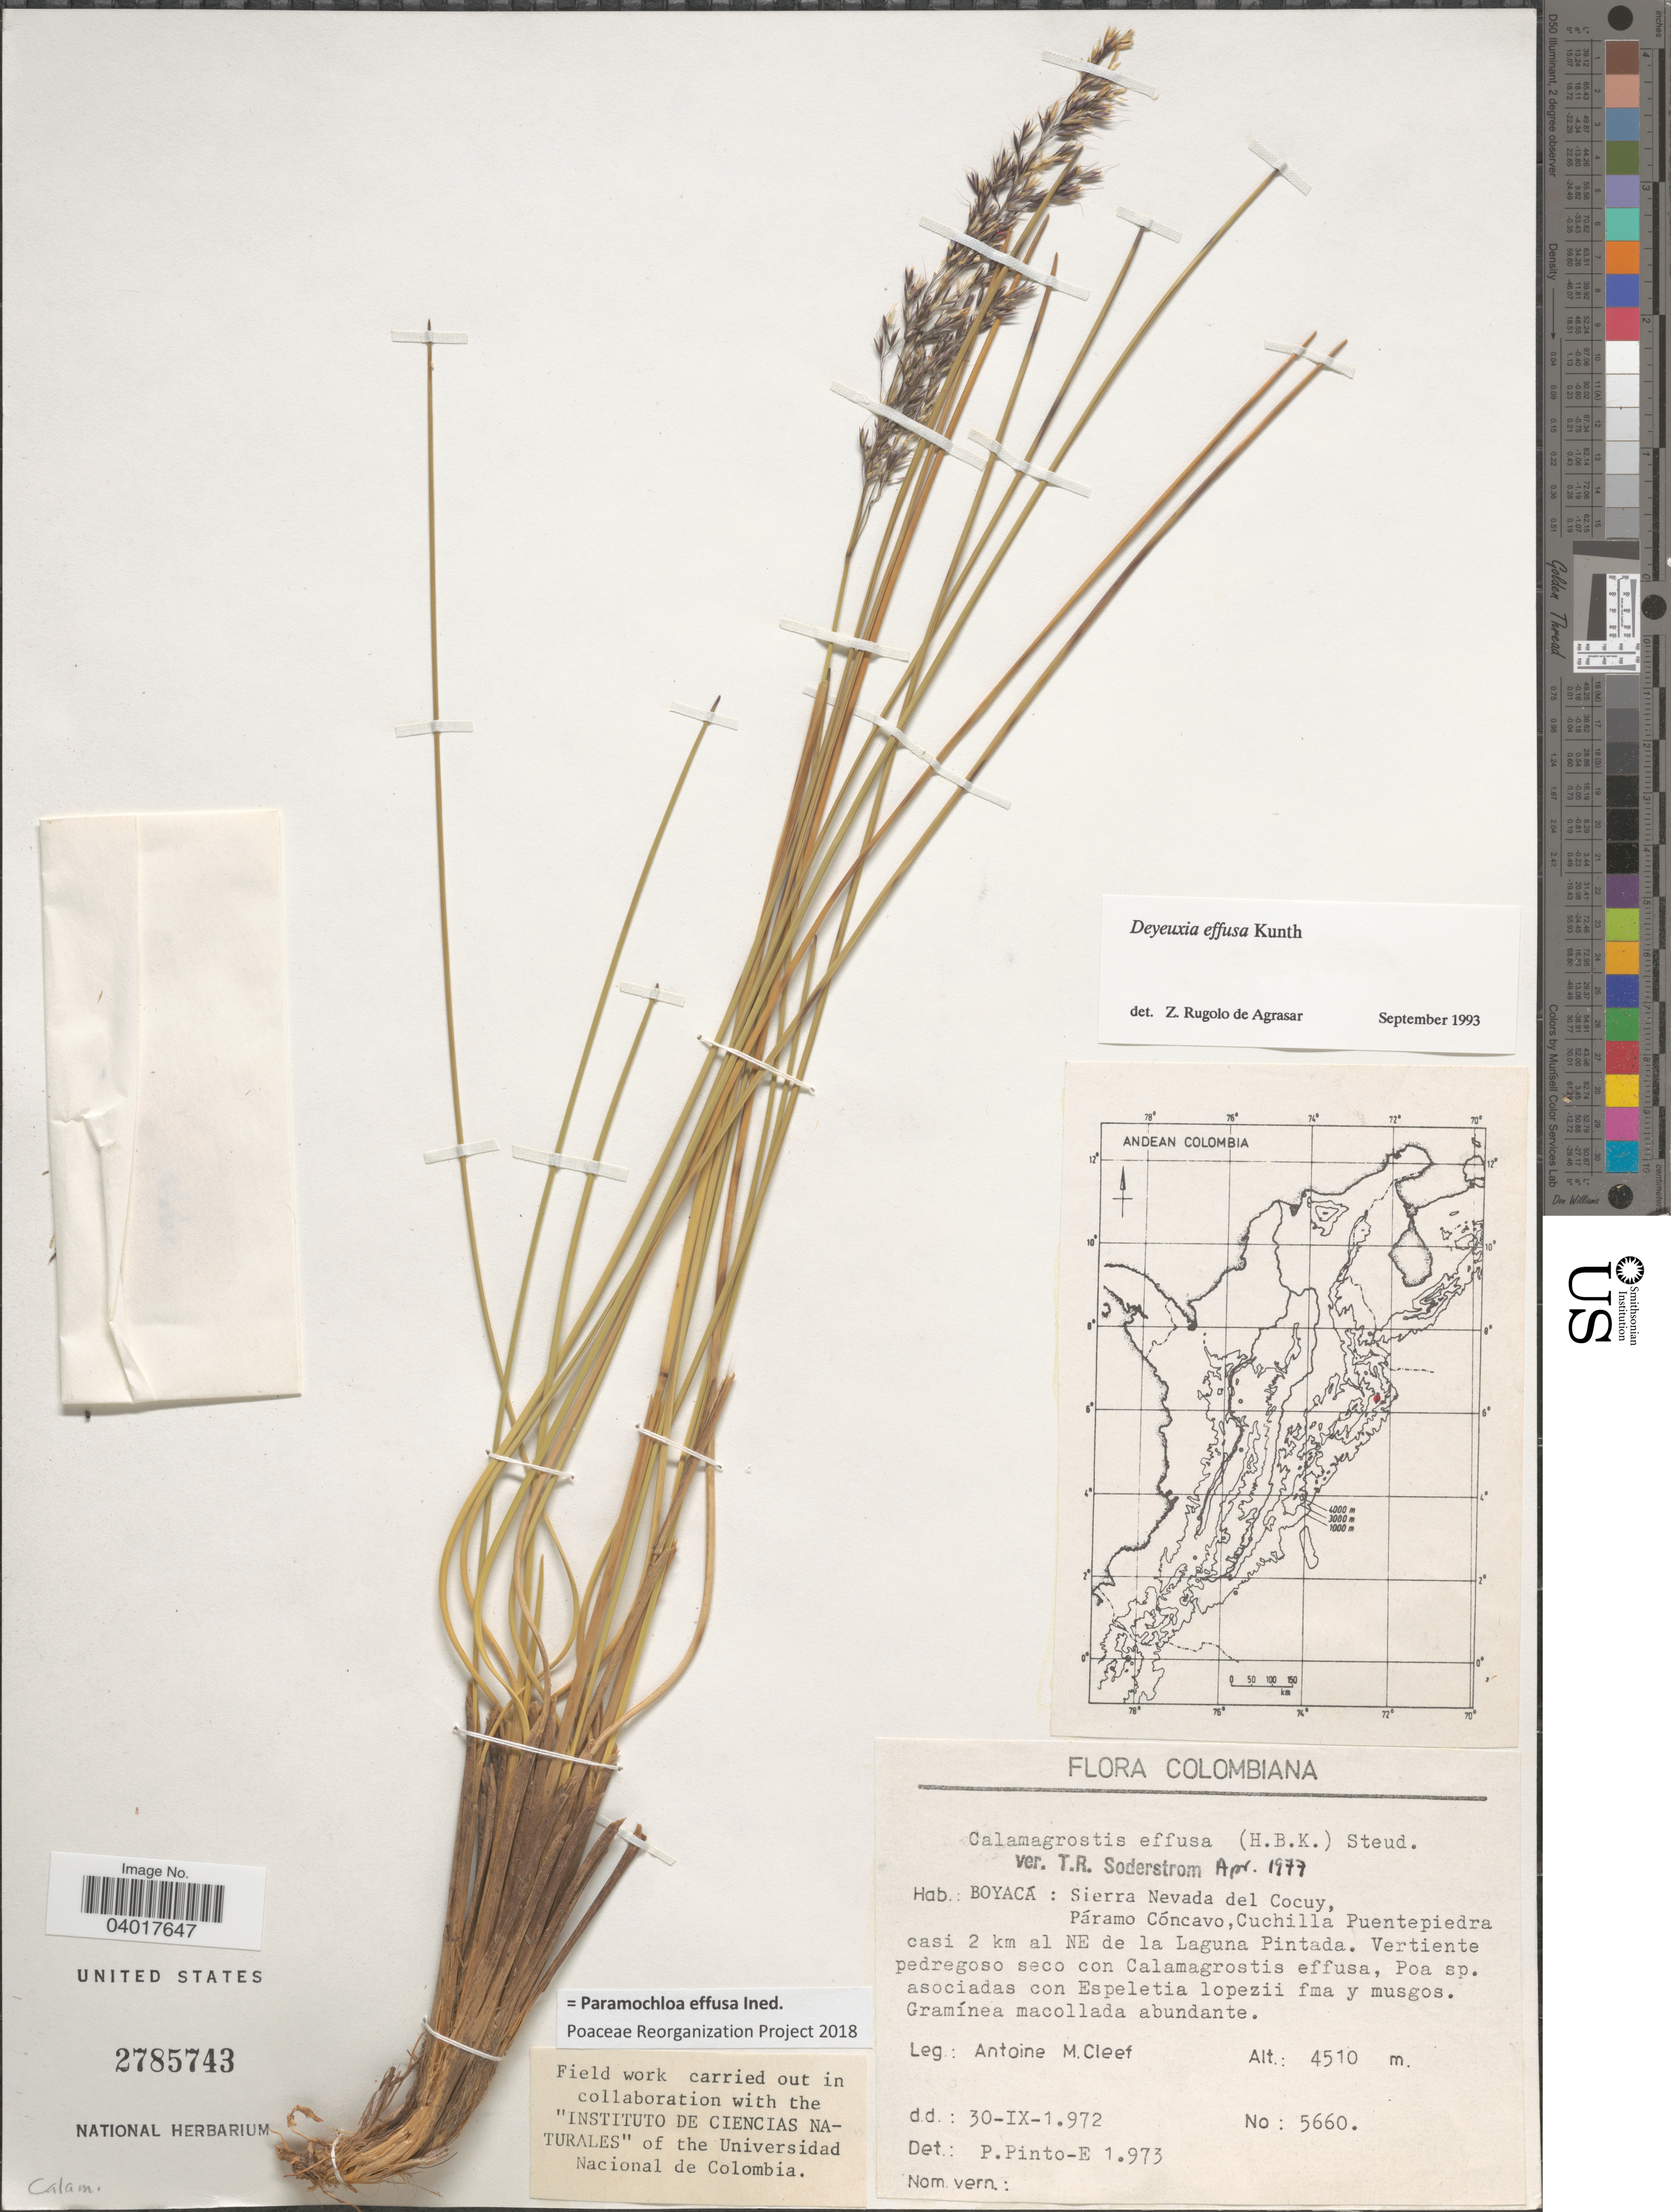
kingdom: Plantae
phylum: Tracheophyta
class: Liliopsida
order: Poales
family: Poaceae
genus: Paramochloa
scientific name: Paramochloa effusa ined.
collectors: A. M. Cleef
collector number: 5660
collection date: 1972-09-30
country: Colombia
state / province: Boyacá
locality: Sierra Nevada del Cocuy, Páramo Cóncavo, Cuchilla Puentepiedra casi 2 km al NE de la Laguna Pintada.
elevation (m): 4510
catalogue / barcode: US 2785743